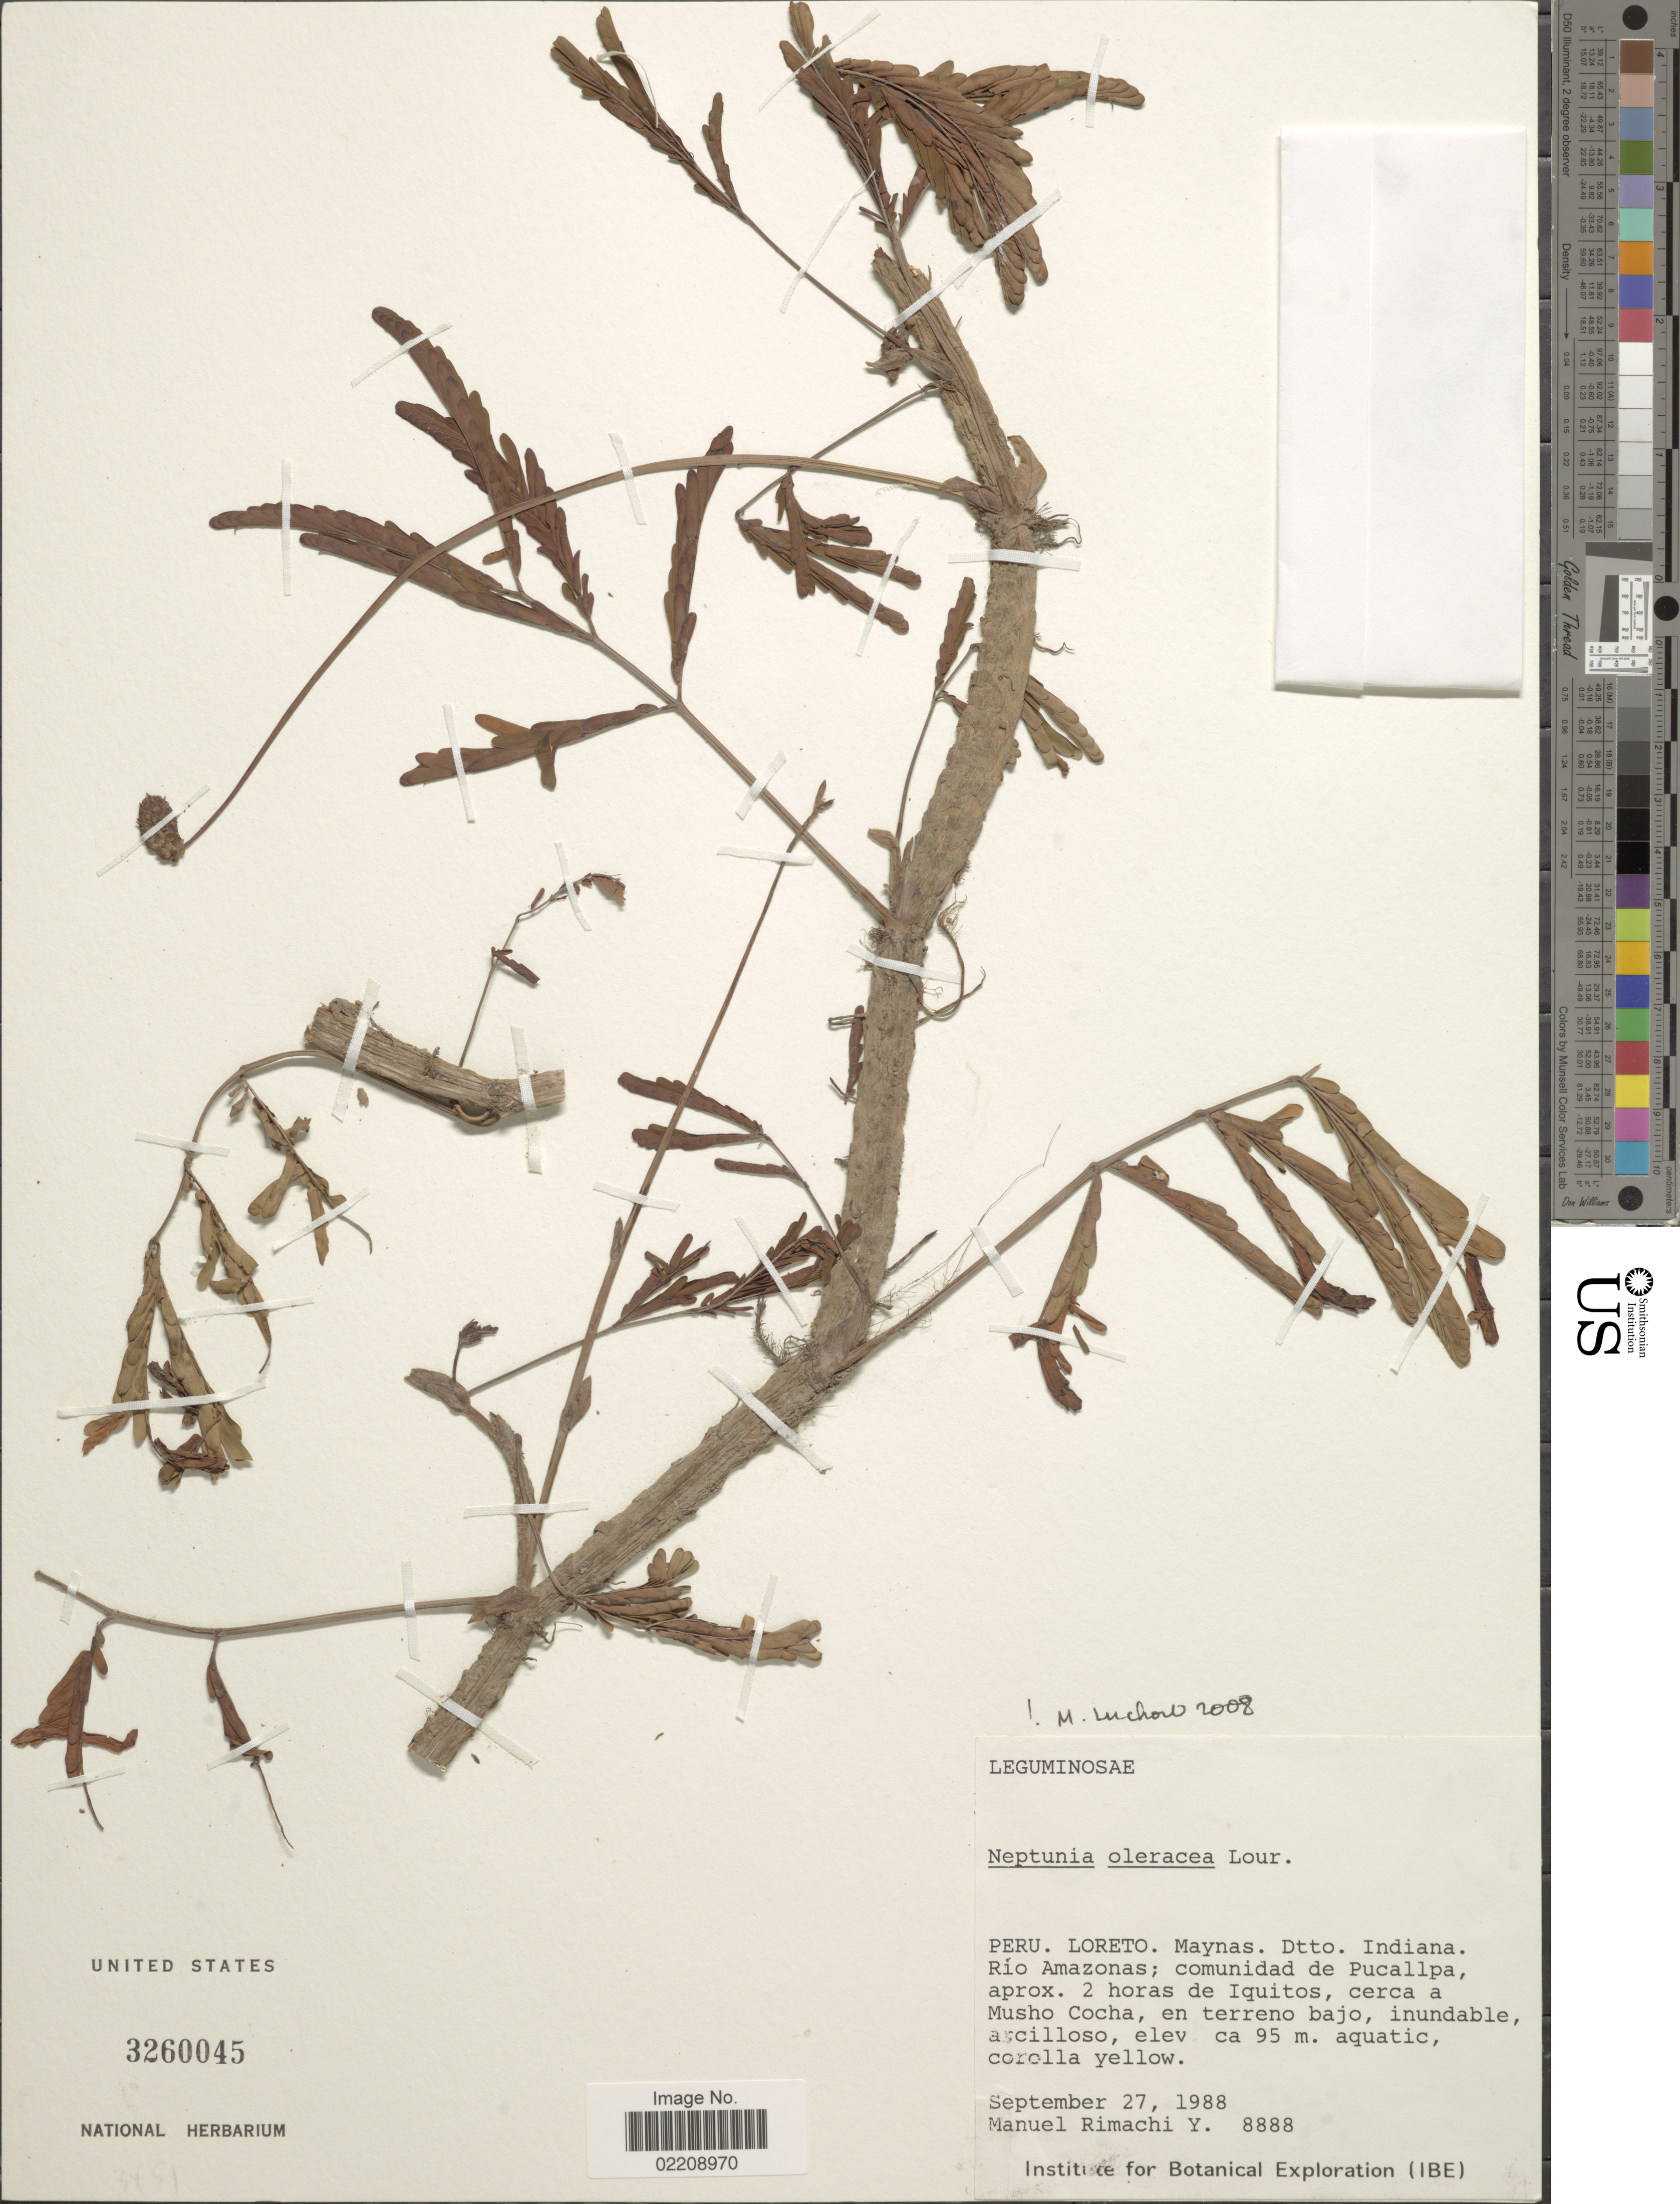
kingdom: Plantae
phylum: Tracheophyta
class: Magnoliopsida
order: Fabales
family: Fabaceae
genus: Neptunia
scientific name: Neptunia oleracea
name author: Lour.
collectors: M. Rimachi Y.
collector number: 8888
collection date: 1988-09-27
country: Peru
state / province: Loreto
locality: Maynas. Dtto. Indiana. Rio Amazonas; comunidad de Pucallpa, aprox. 2 hores de Iquitos, cerca a Musho Cocha en terreno bajo, inundable, arcilloso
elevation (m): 95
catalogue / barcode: US 3260045